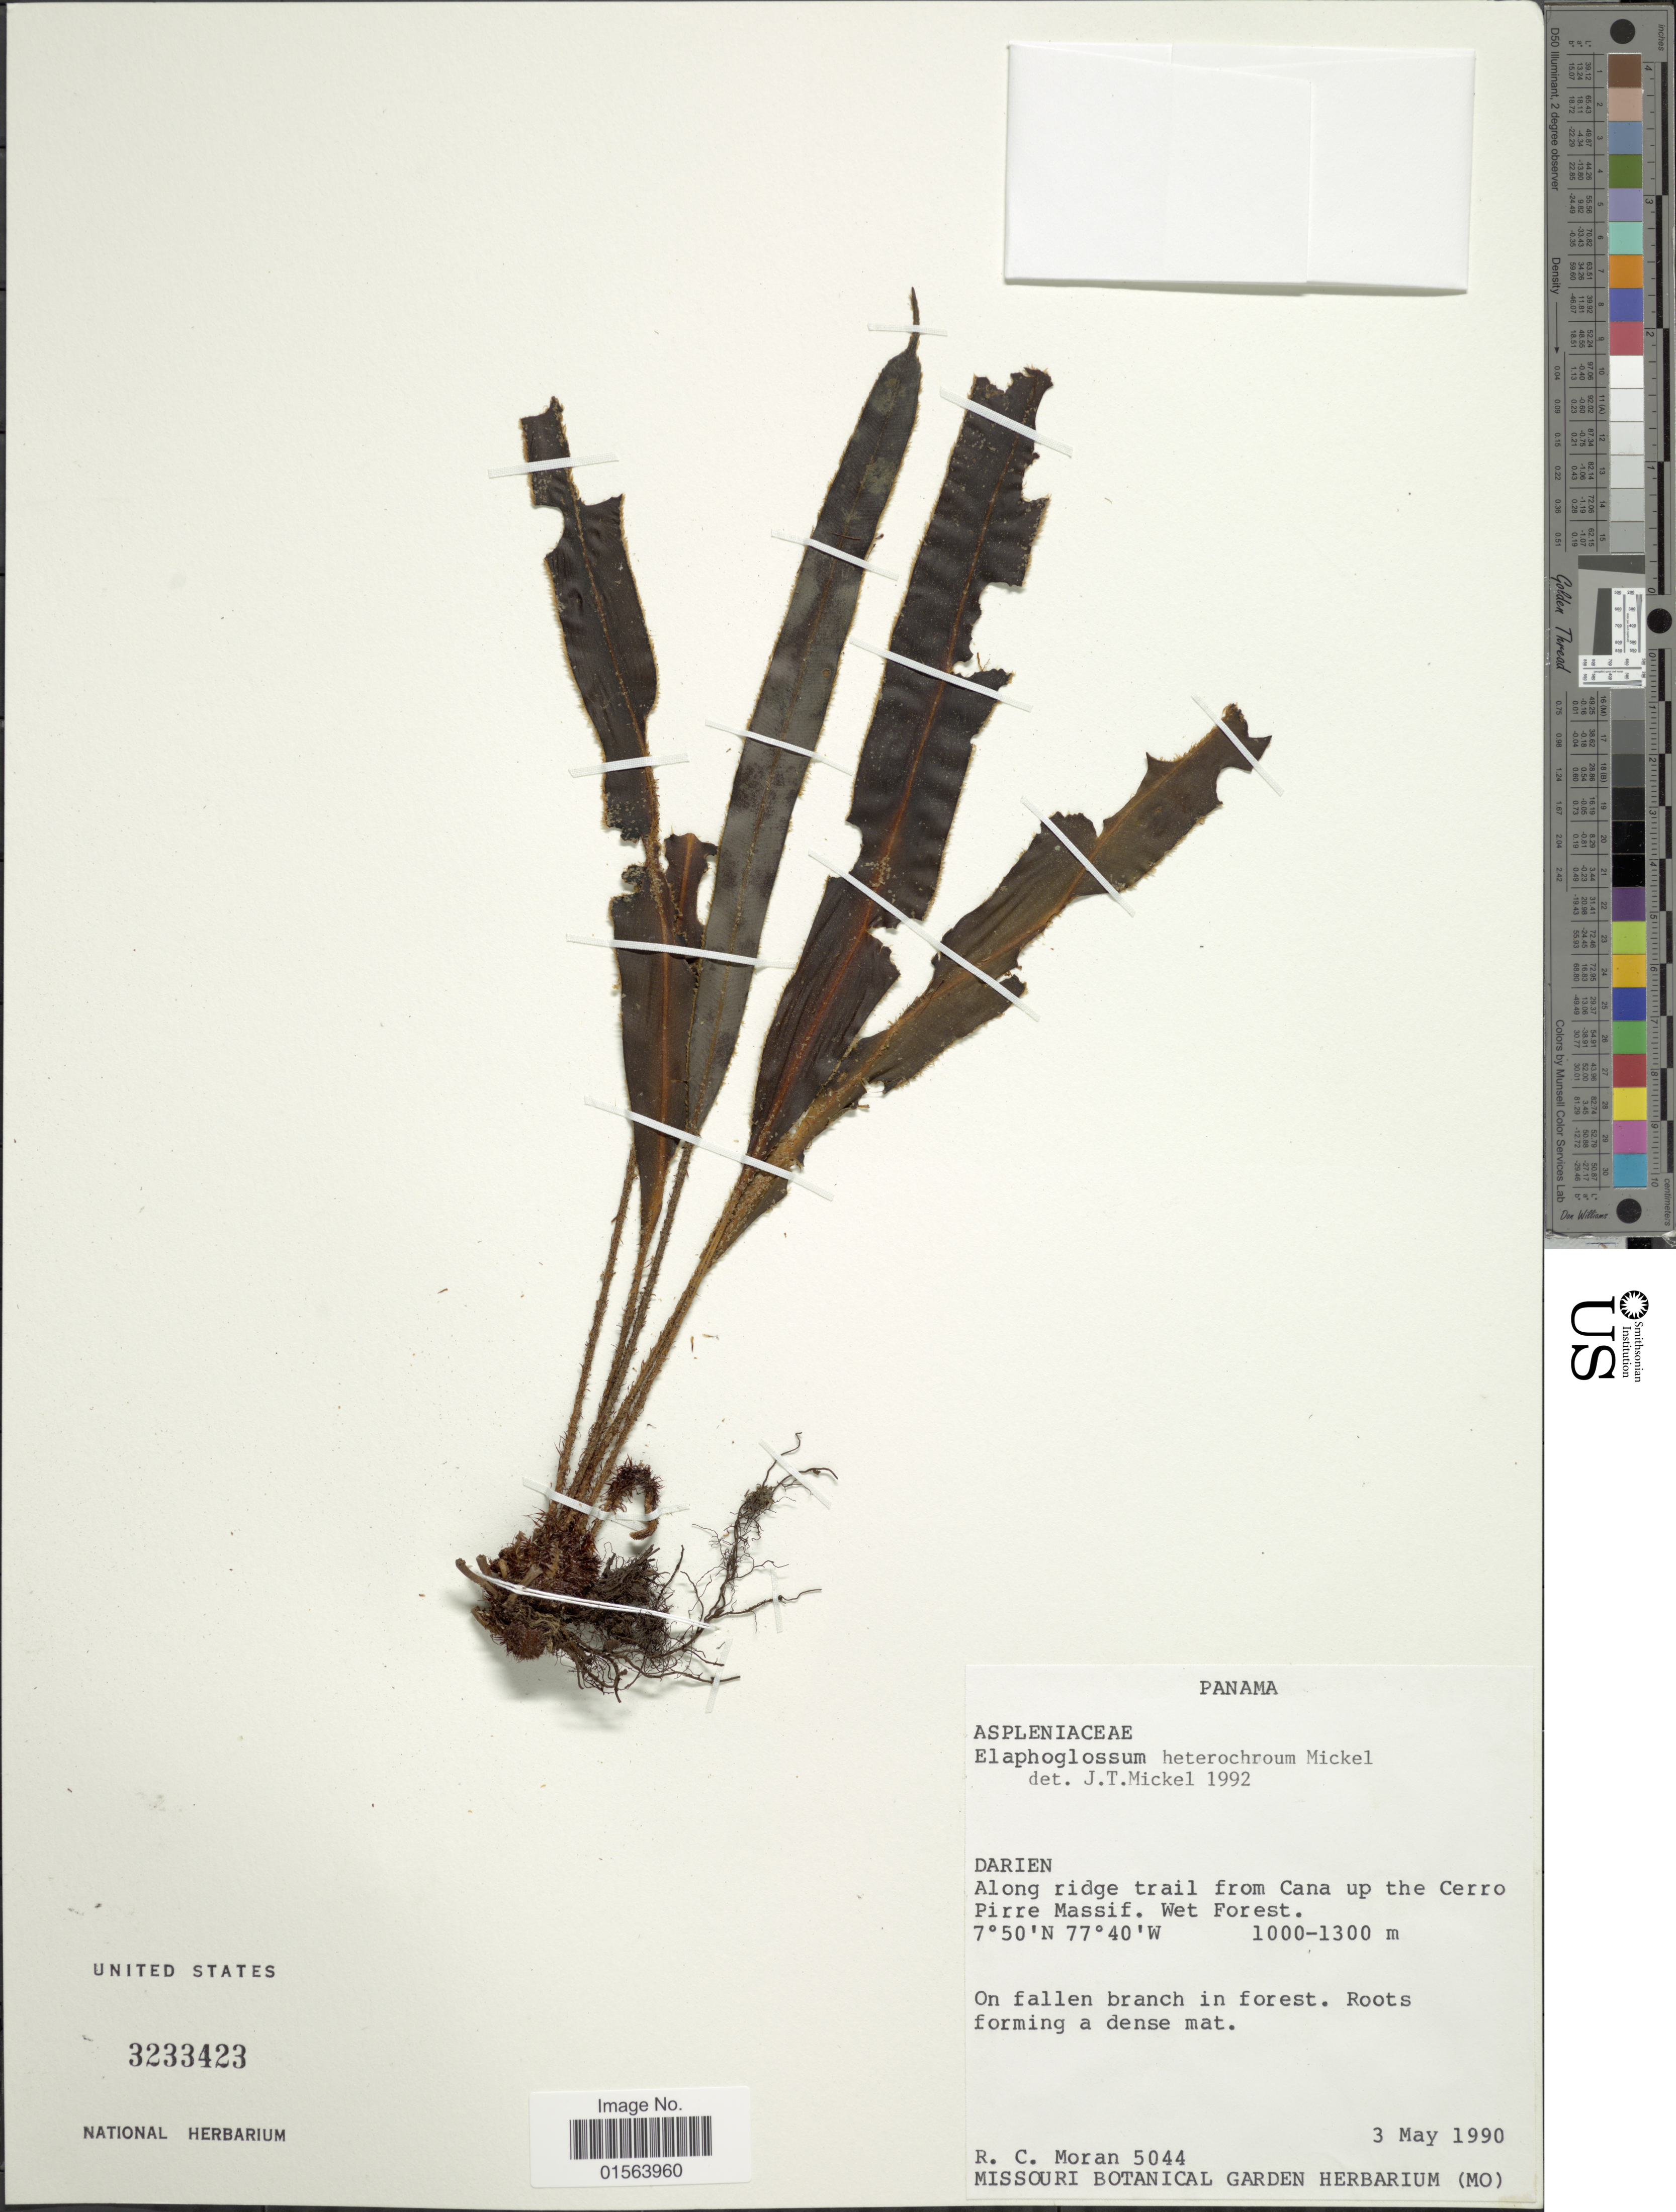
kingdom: Plantae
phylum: Tracheophyta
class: Polypodiopsida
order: Polypodiales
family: Dryopteridaceae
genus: Elaphoglossum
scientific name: Elaphoglossum heterochroum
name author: Mickel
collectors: R. C. Moran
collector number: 5044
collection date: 1990-05-03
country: Panama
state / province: Darién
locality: Darien, along ridge trail from Cana up the Cerro Pirre Massif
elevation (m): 1000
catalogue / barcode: US 3233423